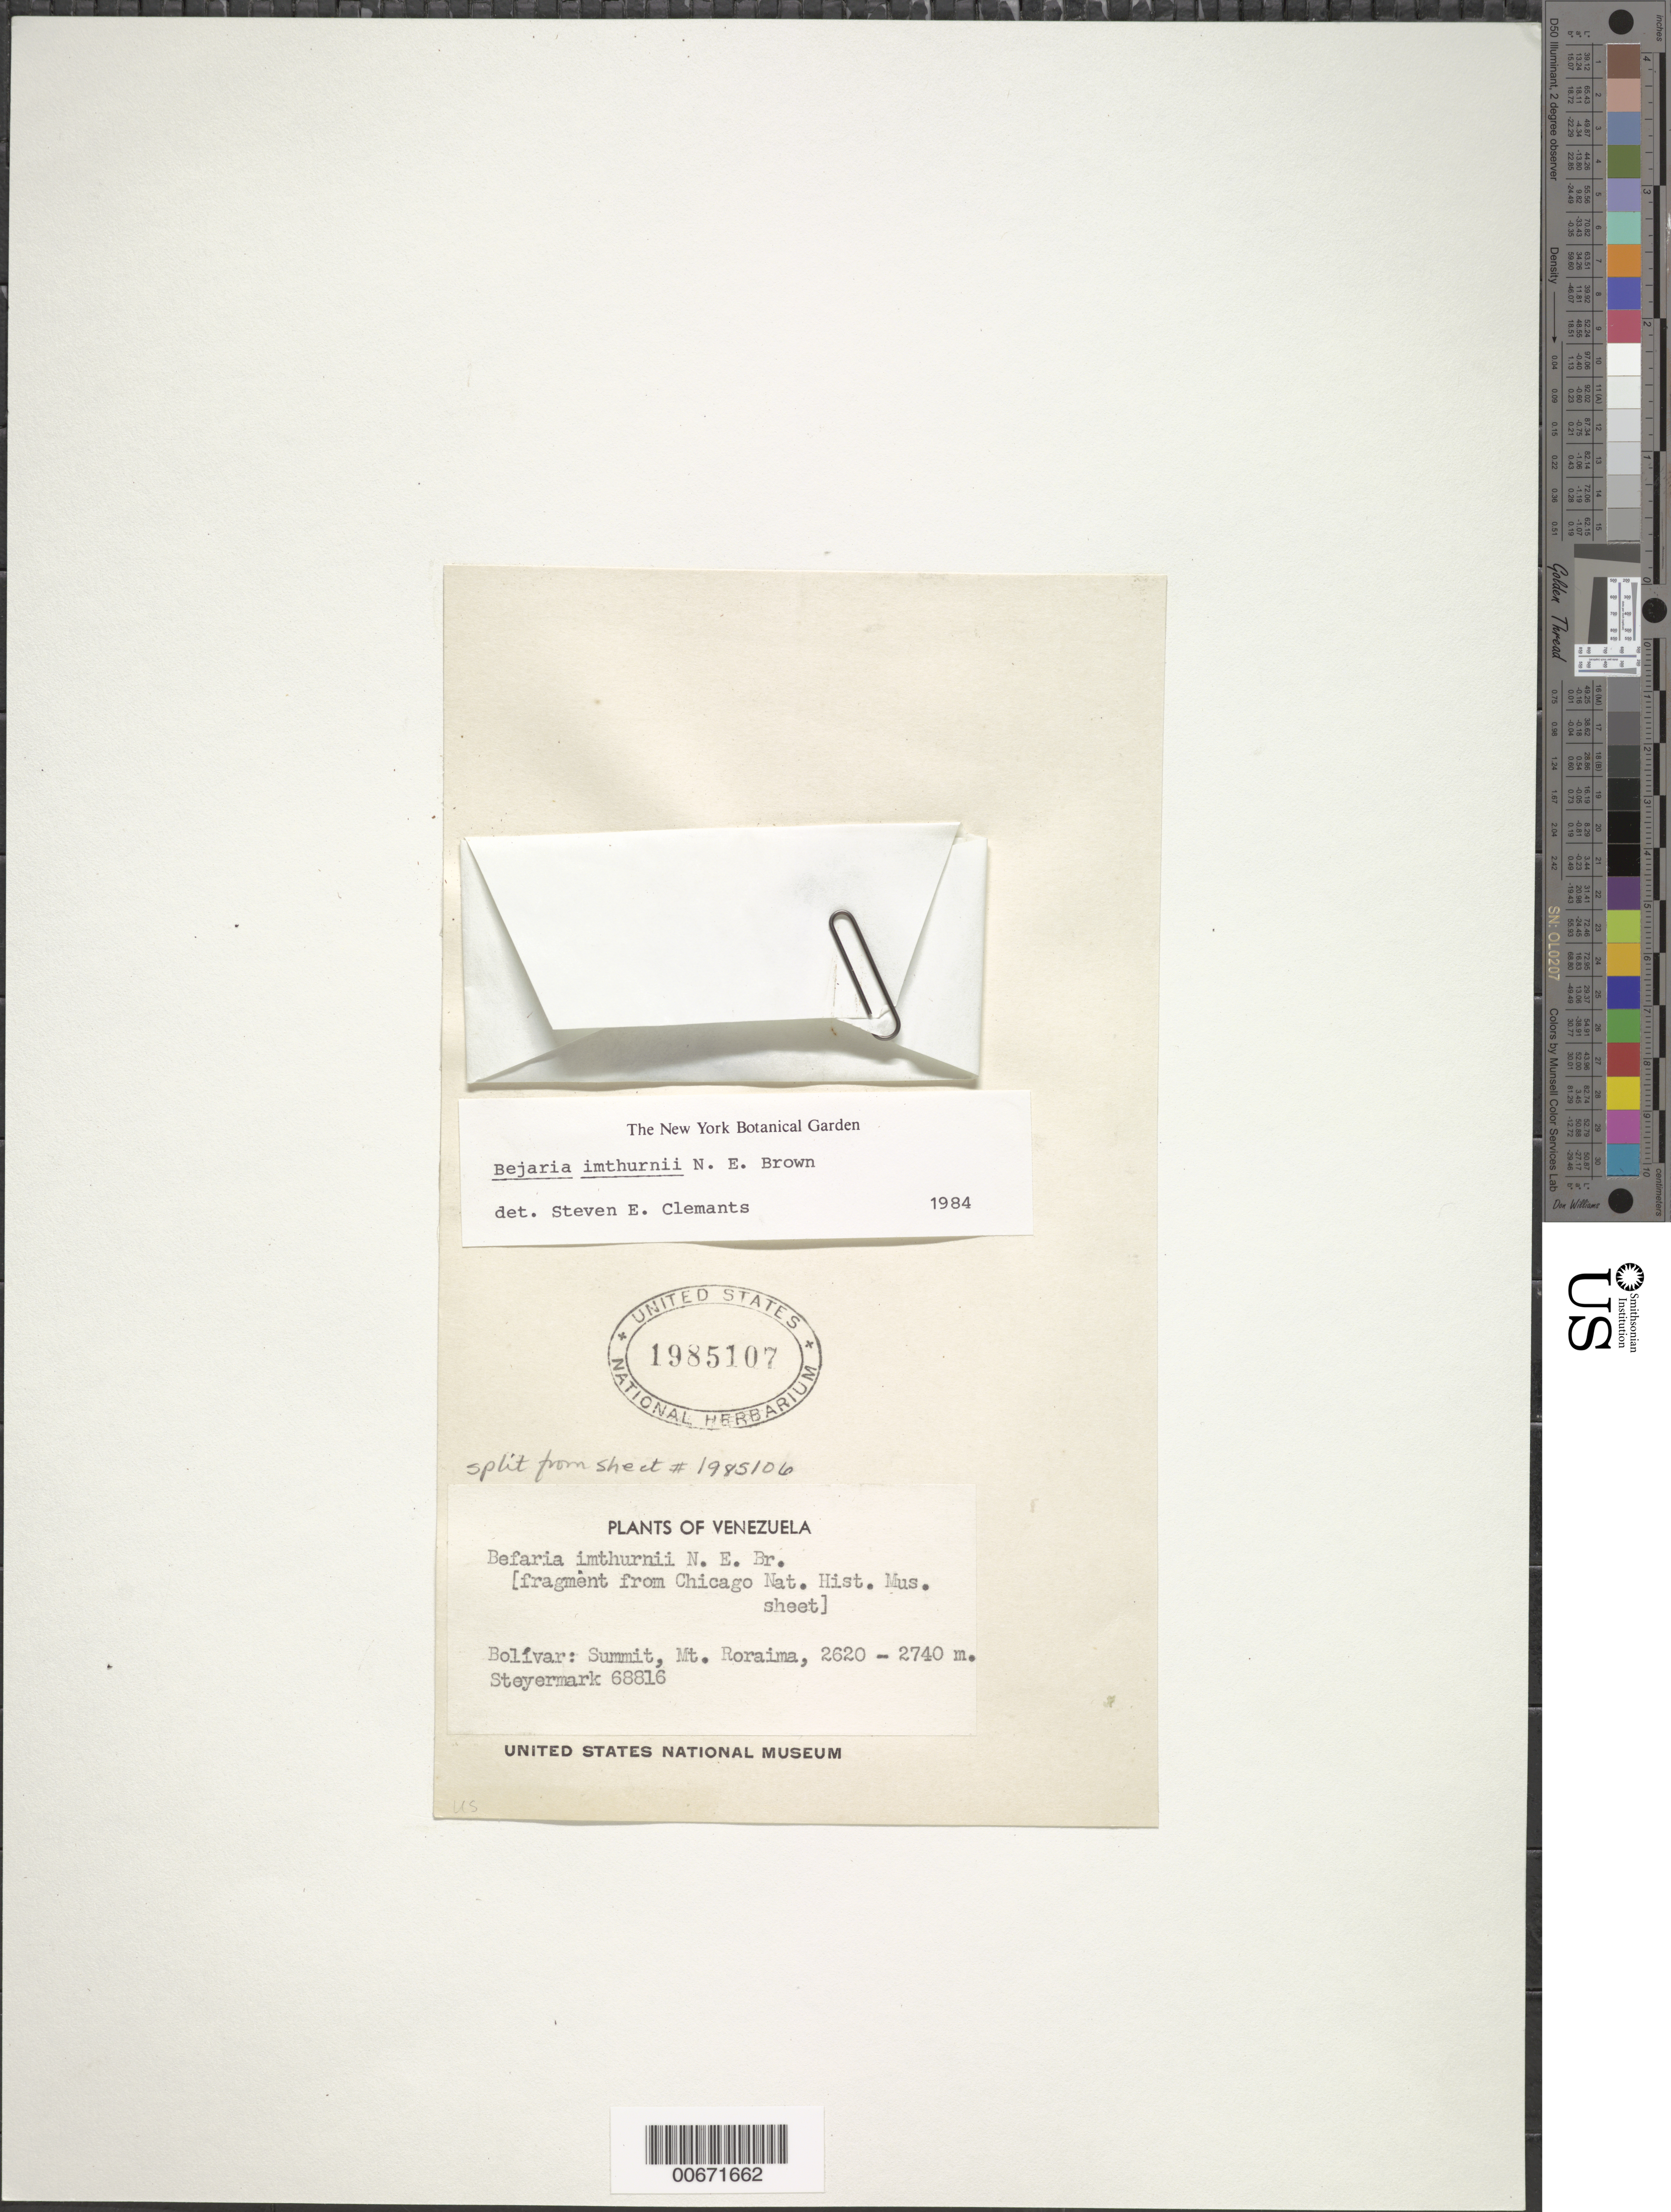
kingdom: Plantae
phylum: Tracheophyta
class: Magnoliopsida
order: Ericales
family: Ericaceae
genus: Bejaria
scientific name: Bejaria imthurnii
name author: N.E. Br.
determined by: Clemants, S. E.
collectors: J. Steyermark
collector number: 68816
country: Venezuela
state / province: Bolívar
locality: Mt. Roraima, summit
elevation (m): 2620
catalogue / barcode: US 1985107